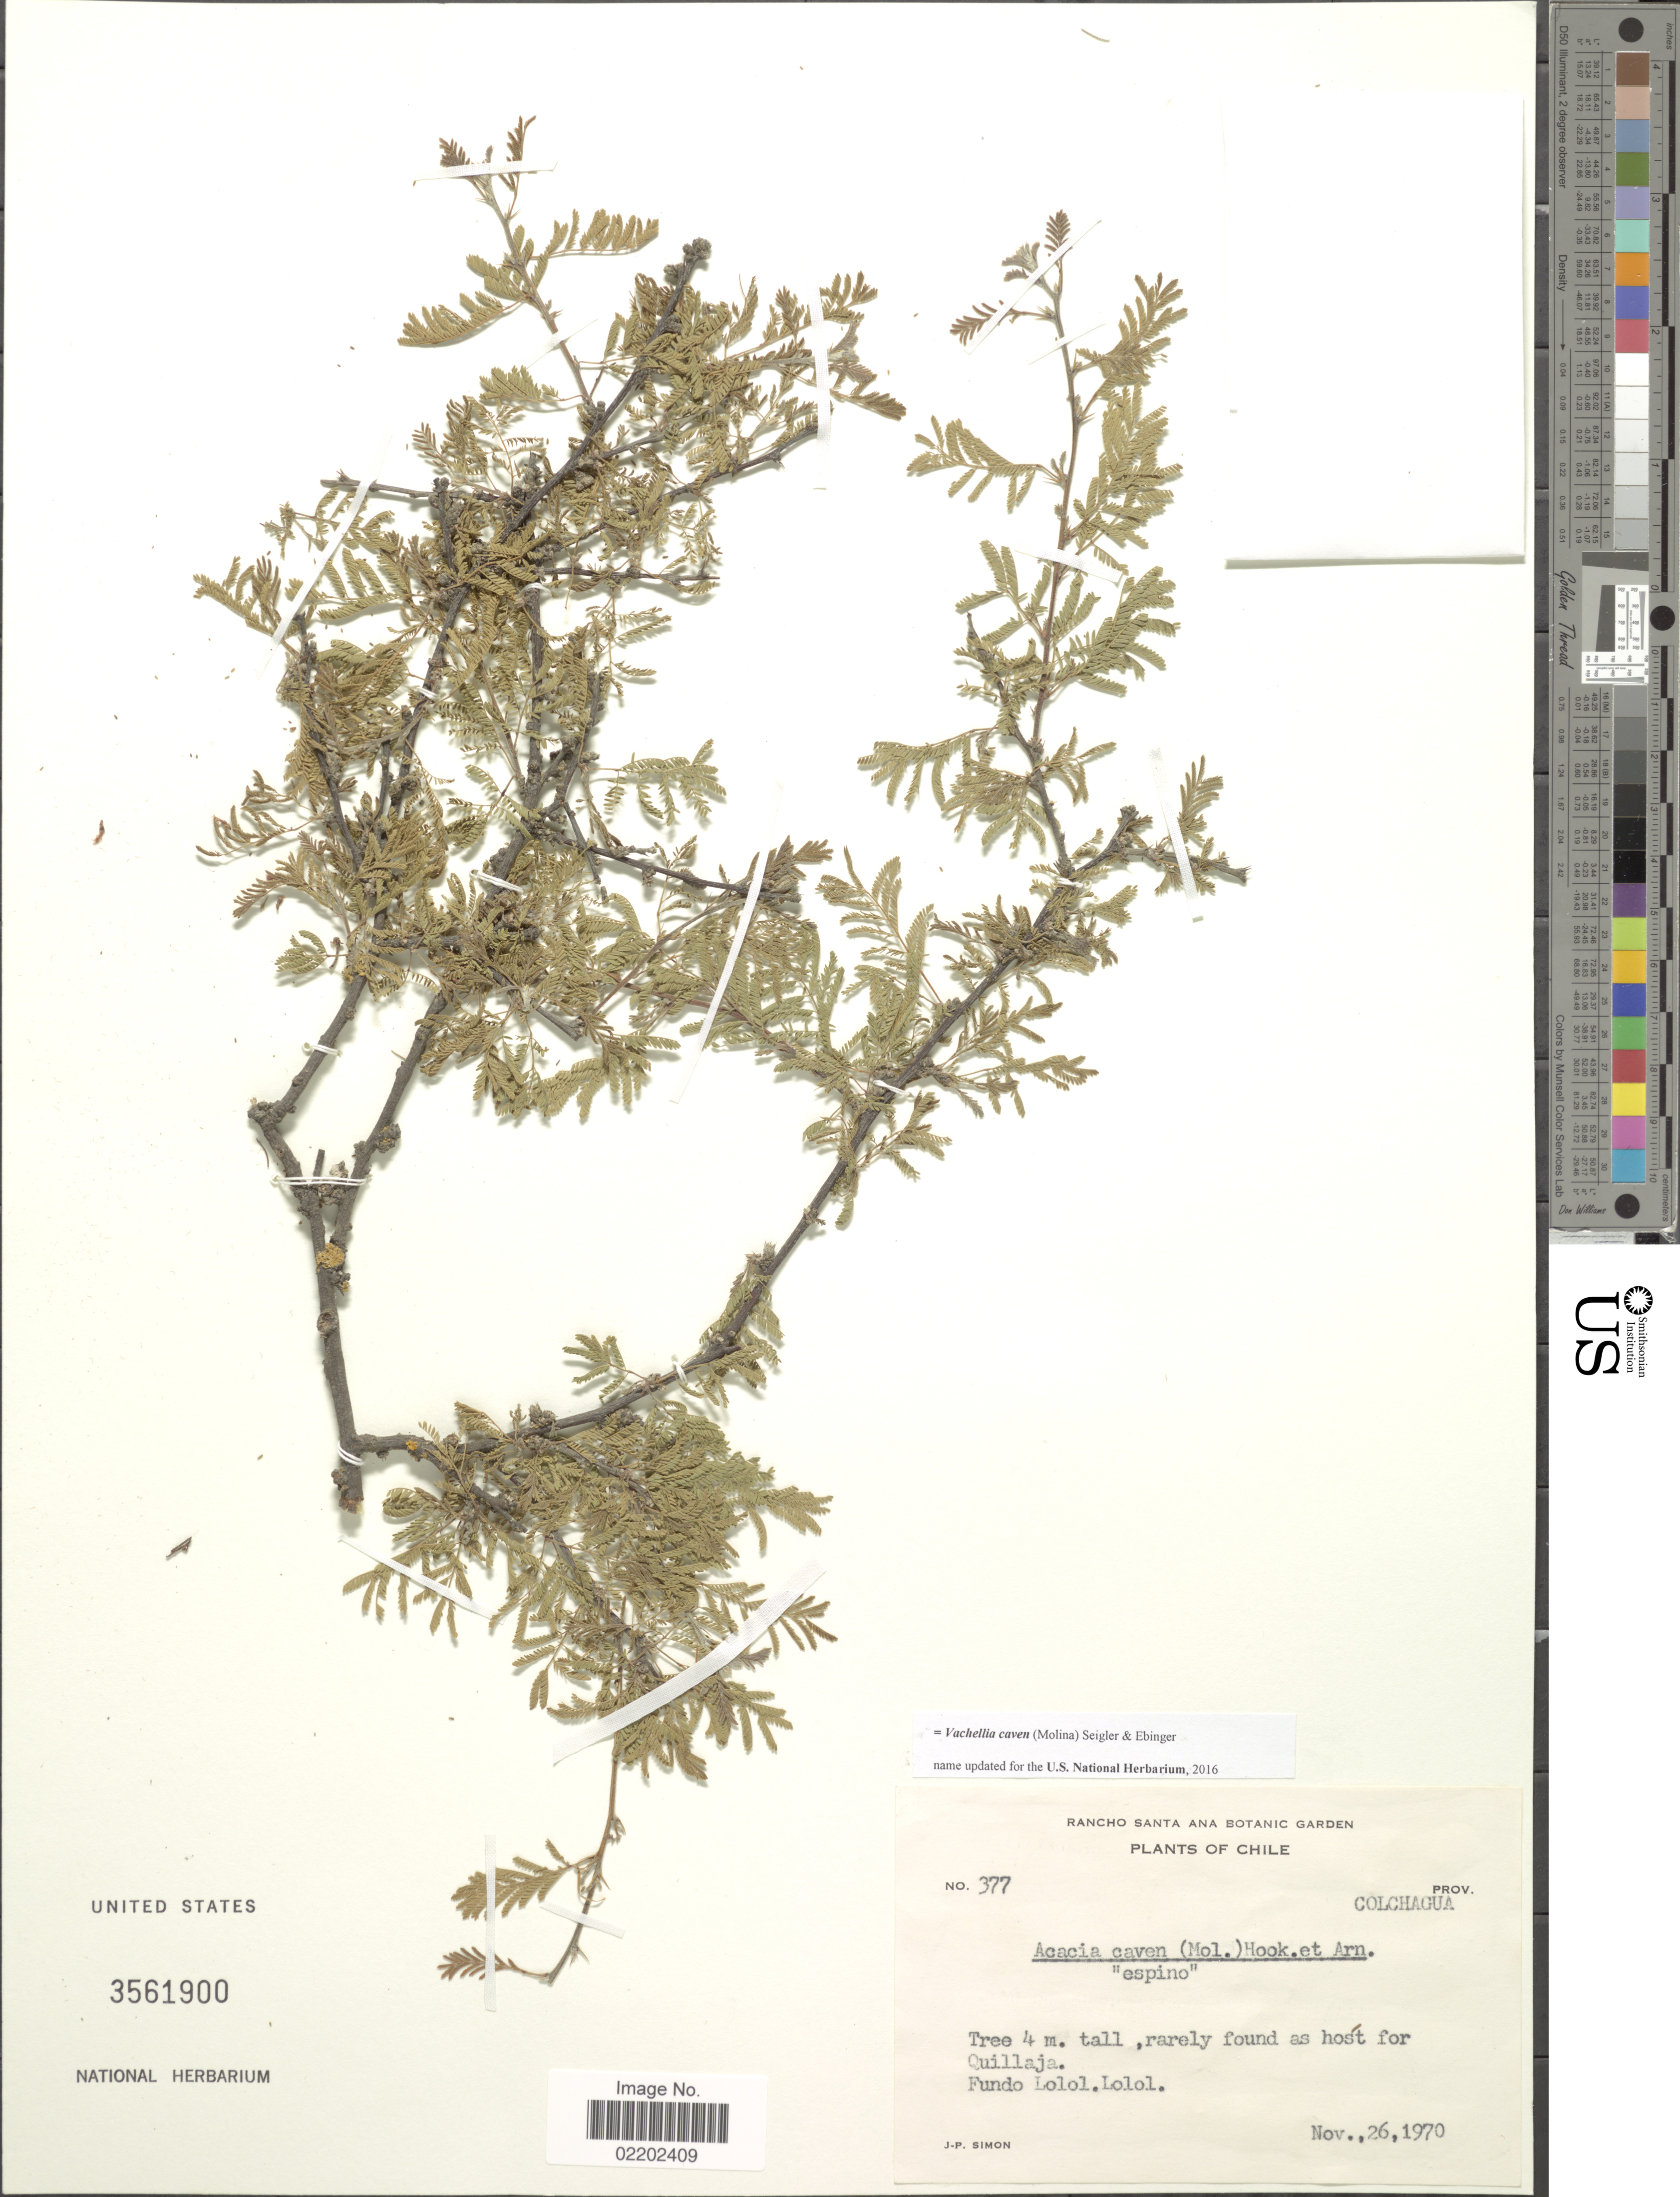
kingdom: Plantae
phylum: Tracheophyta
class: Magnoliopsida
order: Fabales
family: Fabaceae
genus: Vachellia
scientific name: Vachellia caven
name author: (Molina) Seigler & Ebinger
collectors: J.-P. Simon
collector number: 377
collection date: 1970-11-26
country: Chile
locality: Colchagua, rarely found ad host for Quillaja, Fundo Lolol. Lolo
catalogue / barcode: US 3561900